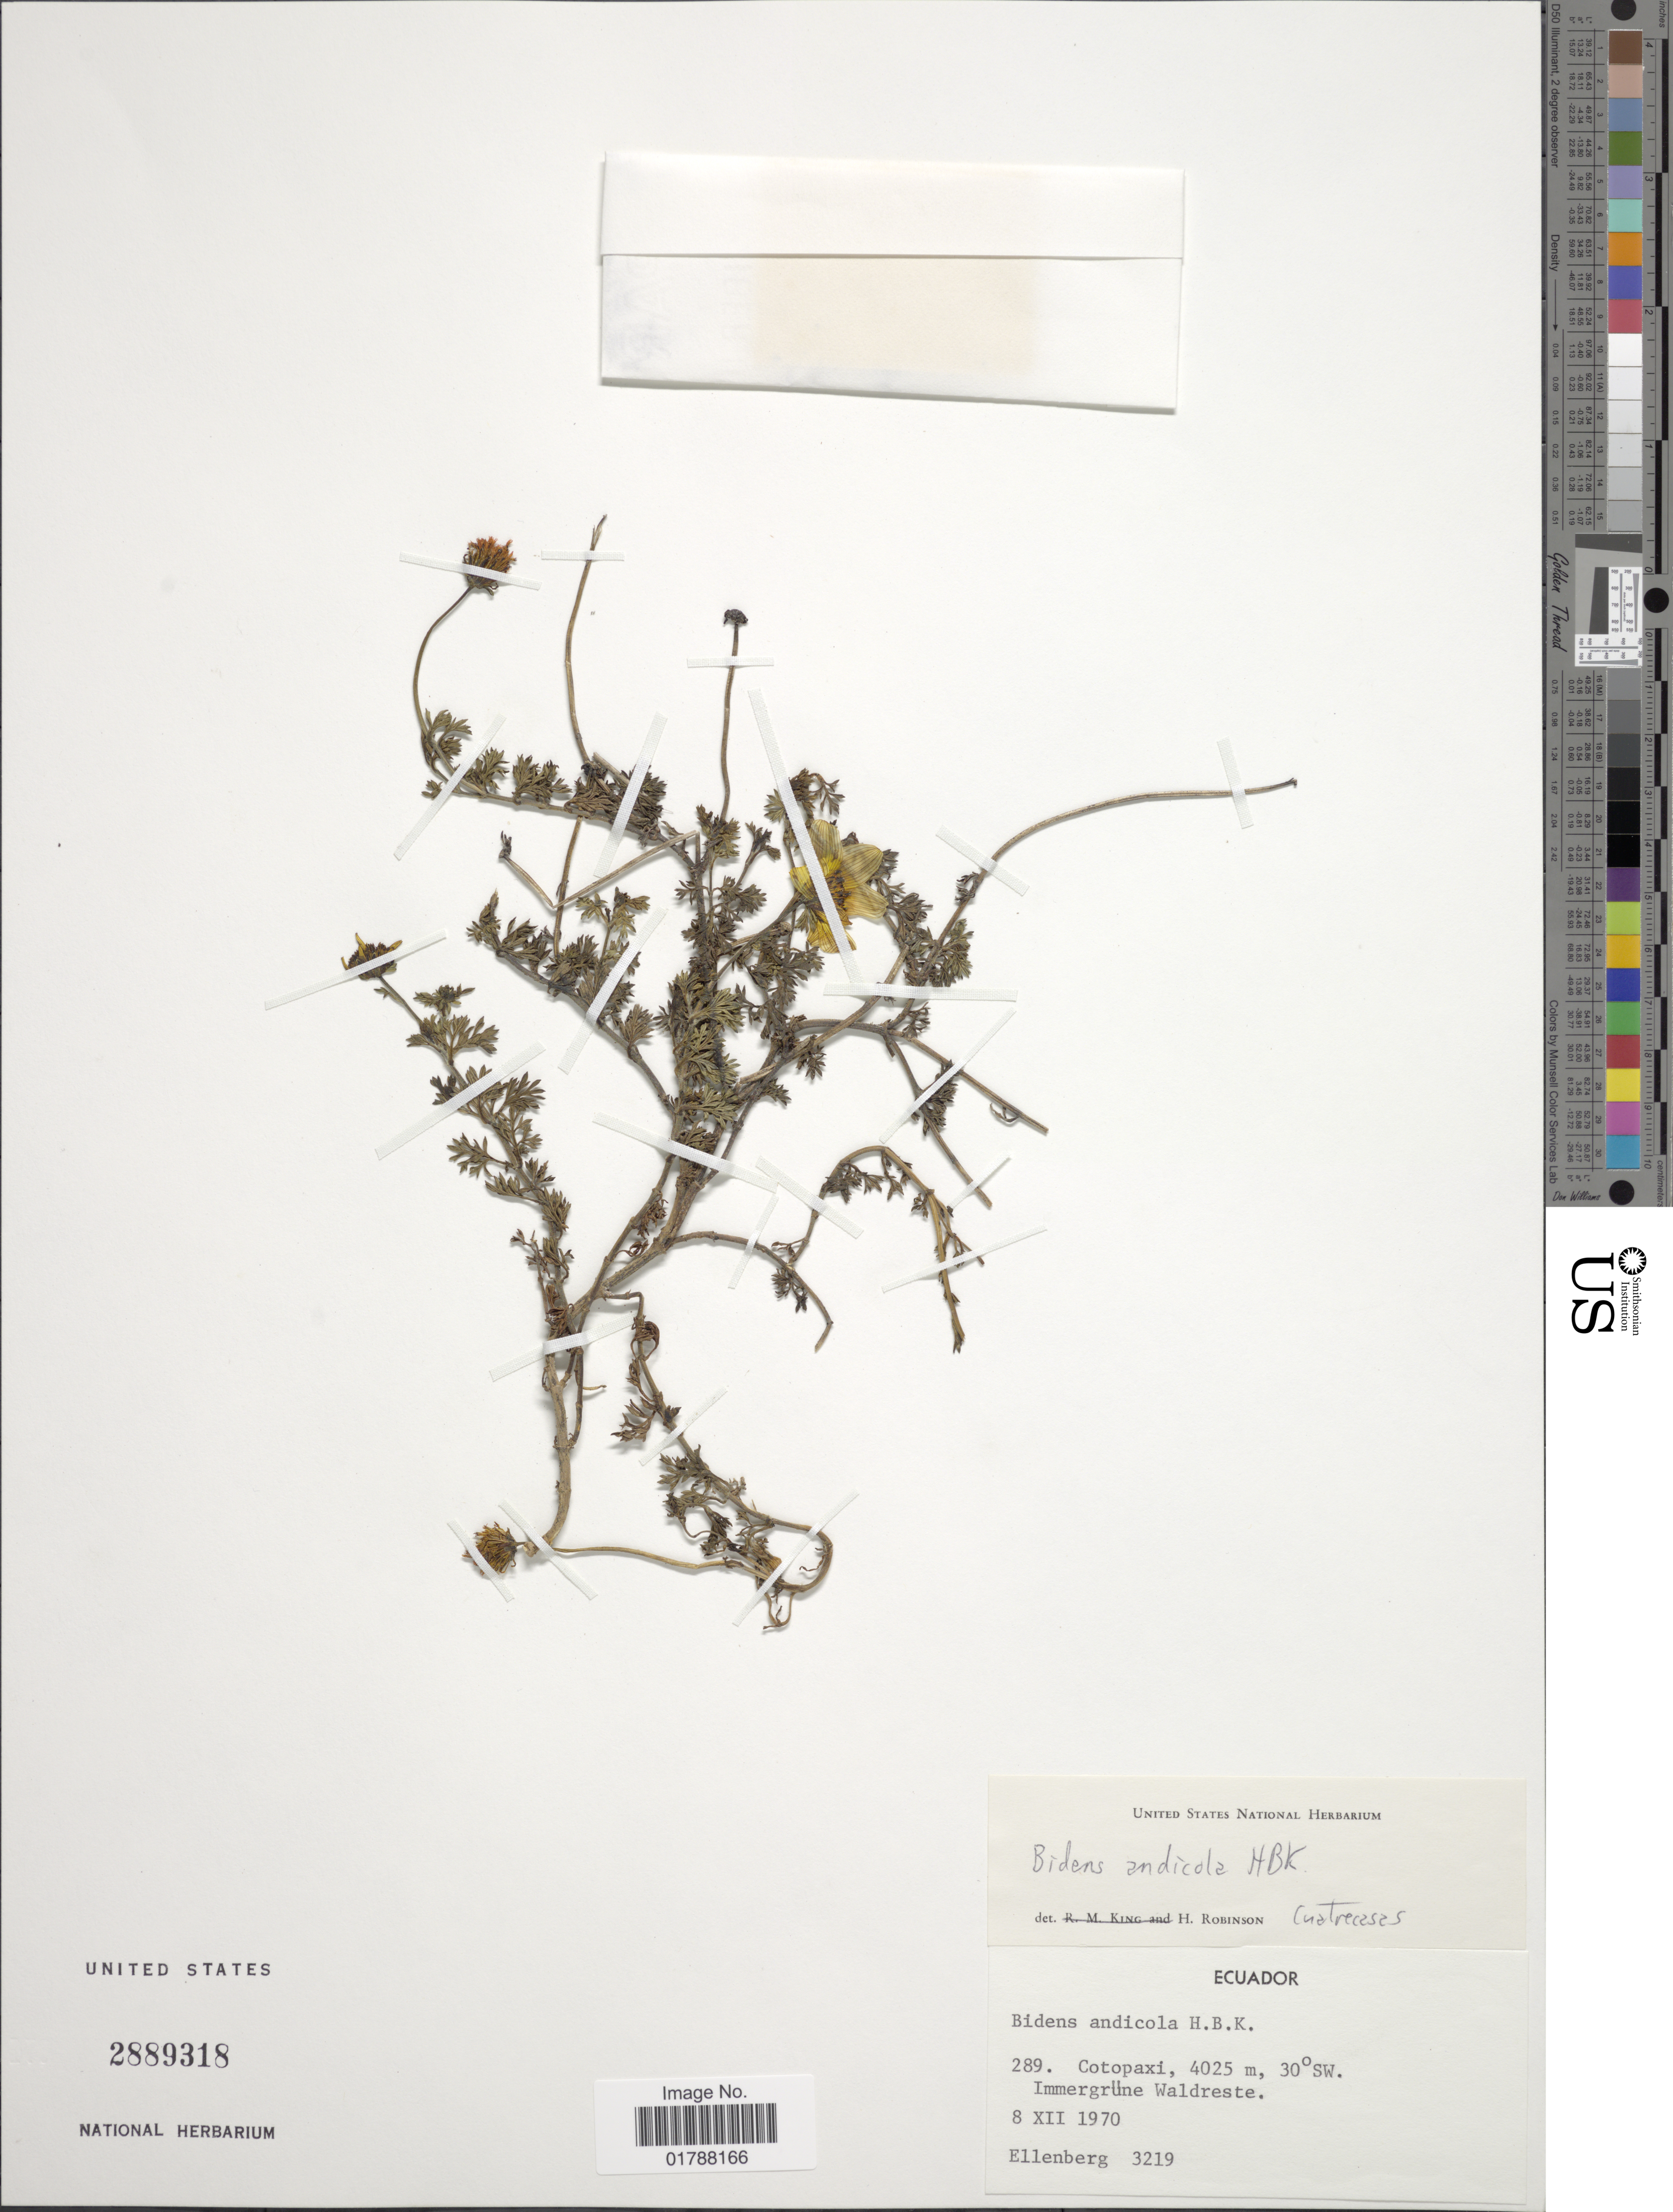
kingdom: Plantae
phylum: Tracheophyta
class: Magnoliopsida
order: Asterales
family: Asteraceae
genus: Bidens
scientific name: Bidens andicola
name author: Kunth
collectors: H. Ellenberg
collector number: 3219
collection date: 1970-12-08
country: Ecuador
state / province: Cotopaxi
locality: Cotopaxi, 30° SW, Immergrune Waldreste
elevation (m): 4025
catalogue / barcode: US 2889318